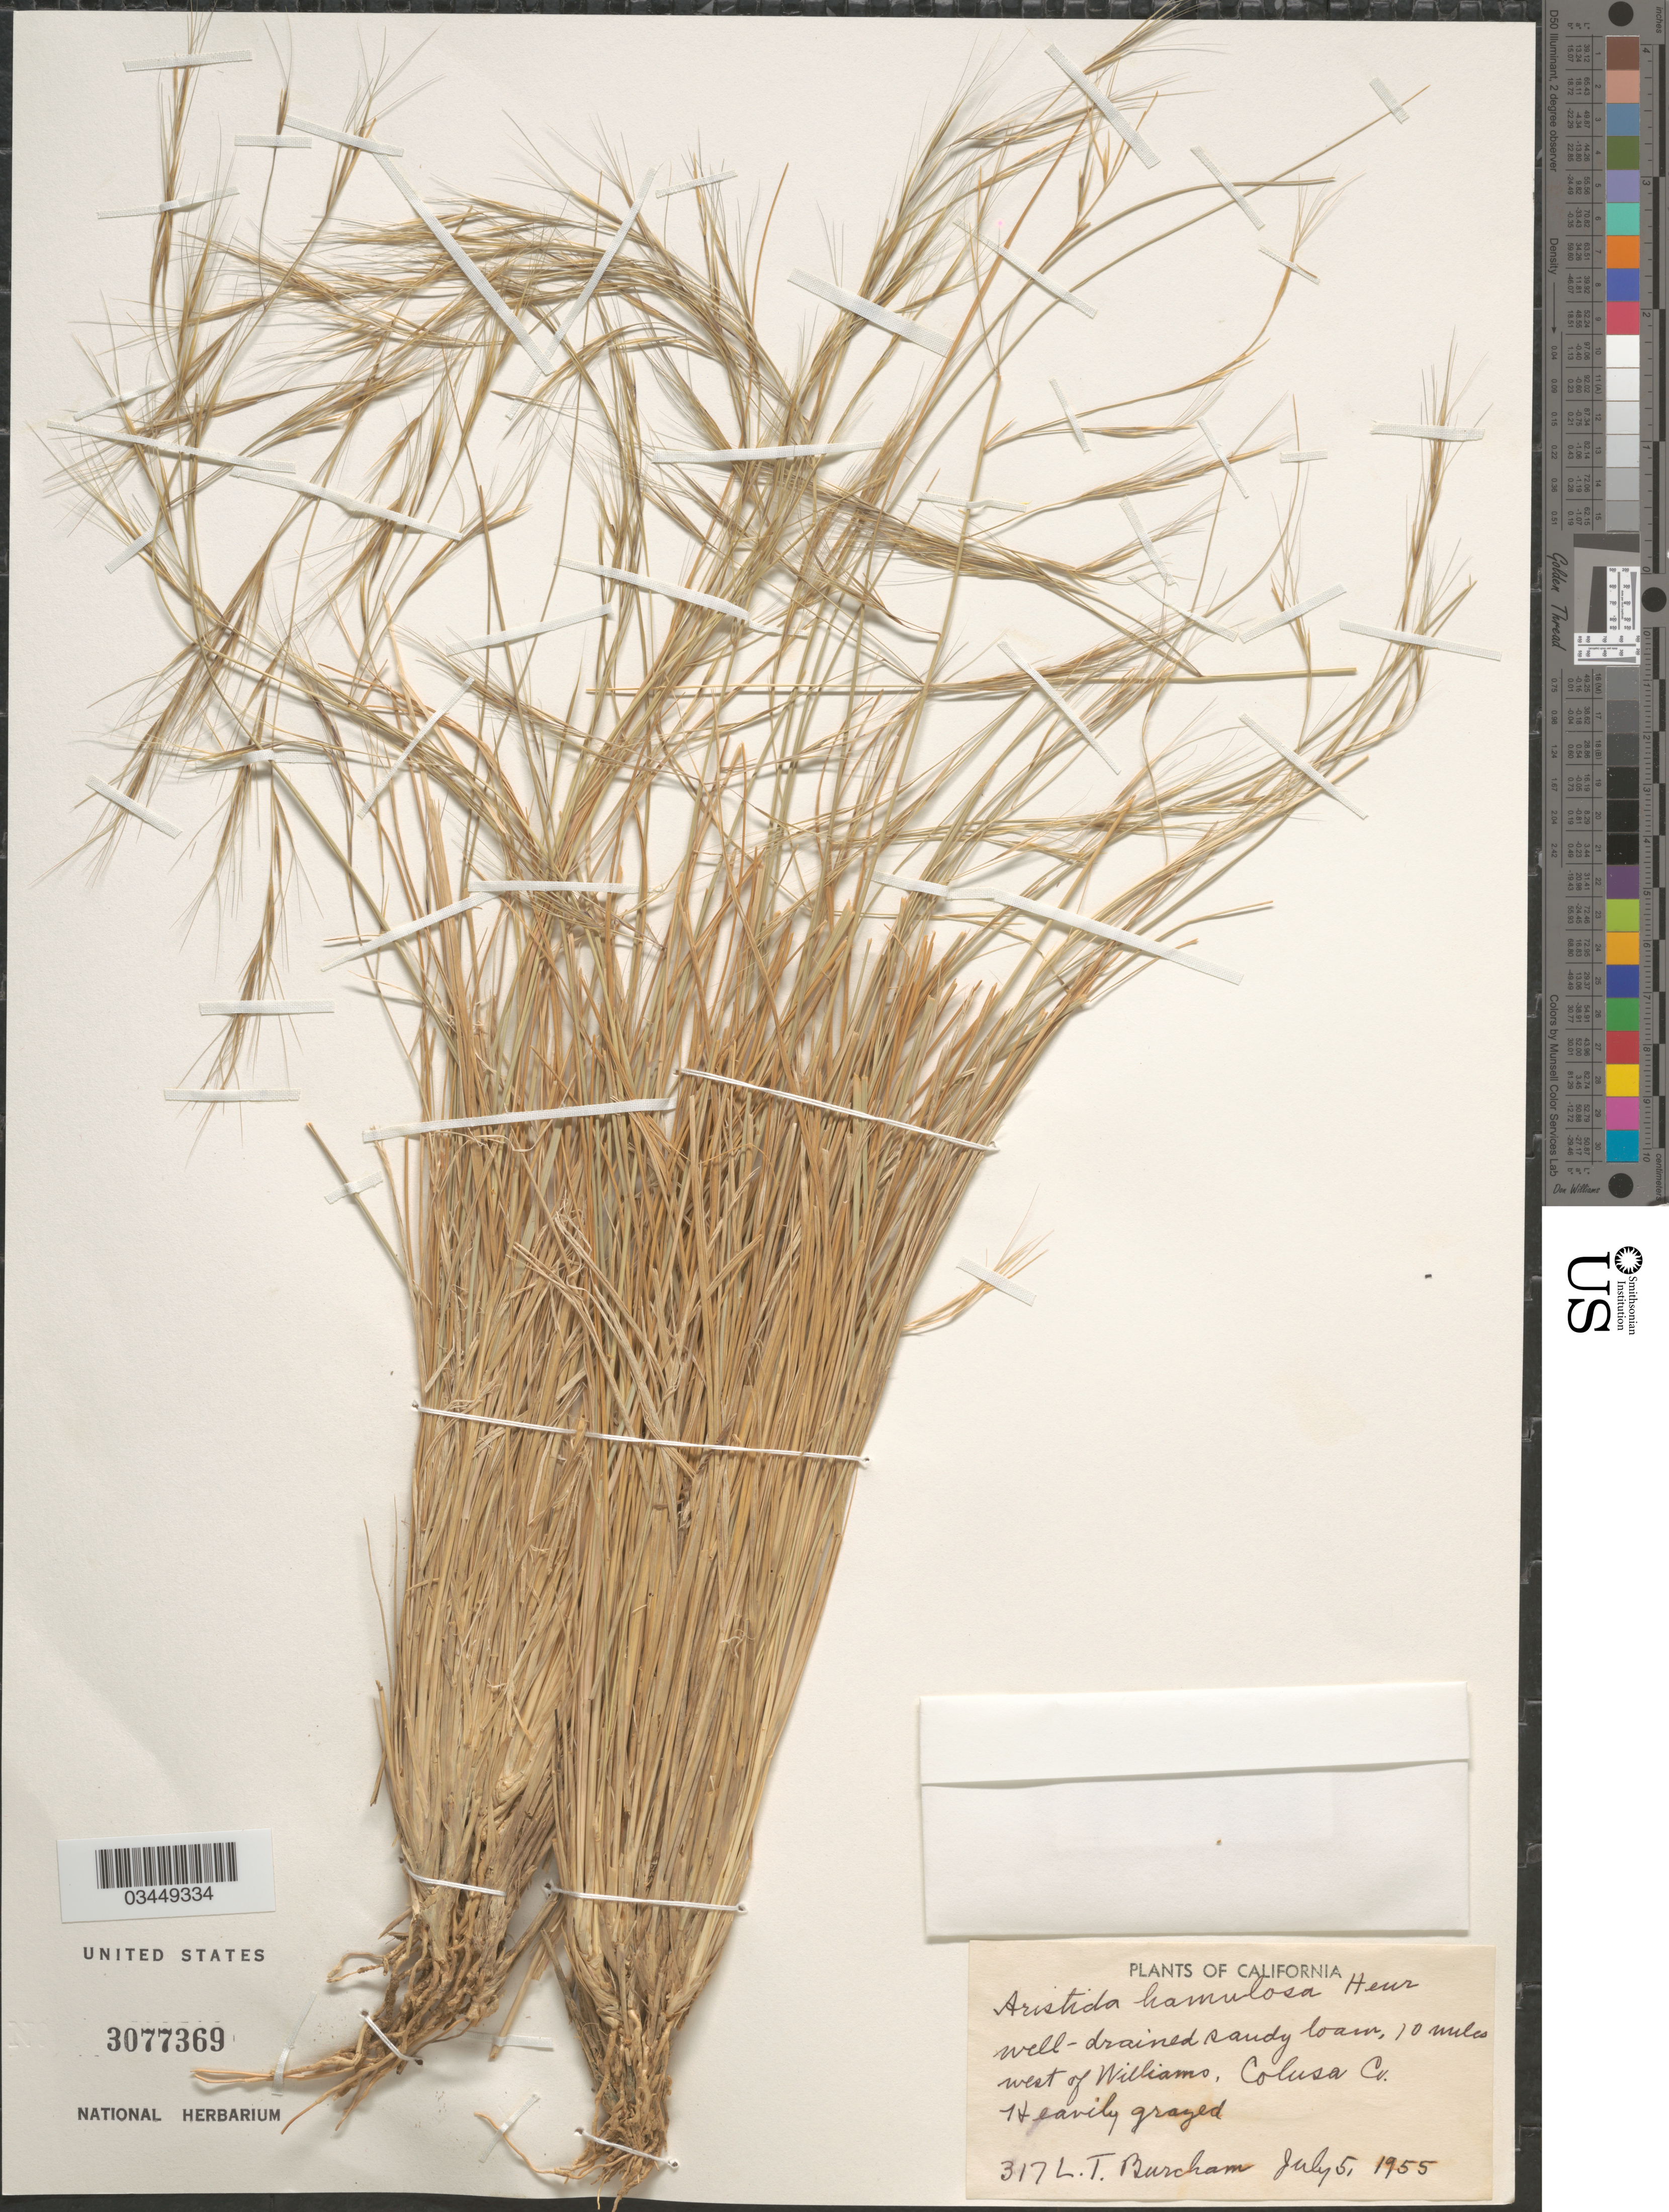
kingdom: Plantae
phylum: Tracheophyta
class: Liliopsida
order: Poales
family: Poaceae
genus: Aristida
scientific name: Aristida hamulosa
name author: Henr.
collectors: L. Burcham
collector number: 317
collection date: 1955-07-05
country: United States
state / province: California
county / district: Colusa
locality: Well-drained sandy loam, 10 miles west of Williams, Colusa Co. Heavily grayed.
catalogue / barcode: US 3077369